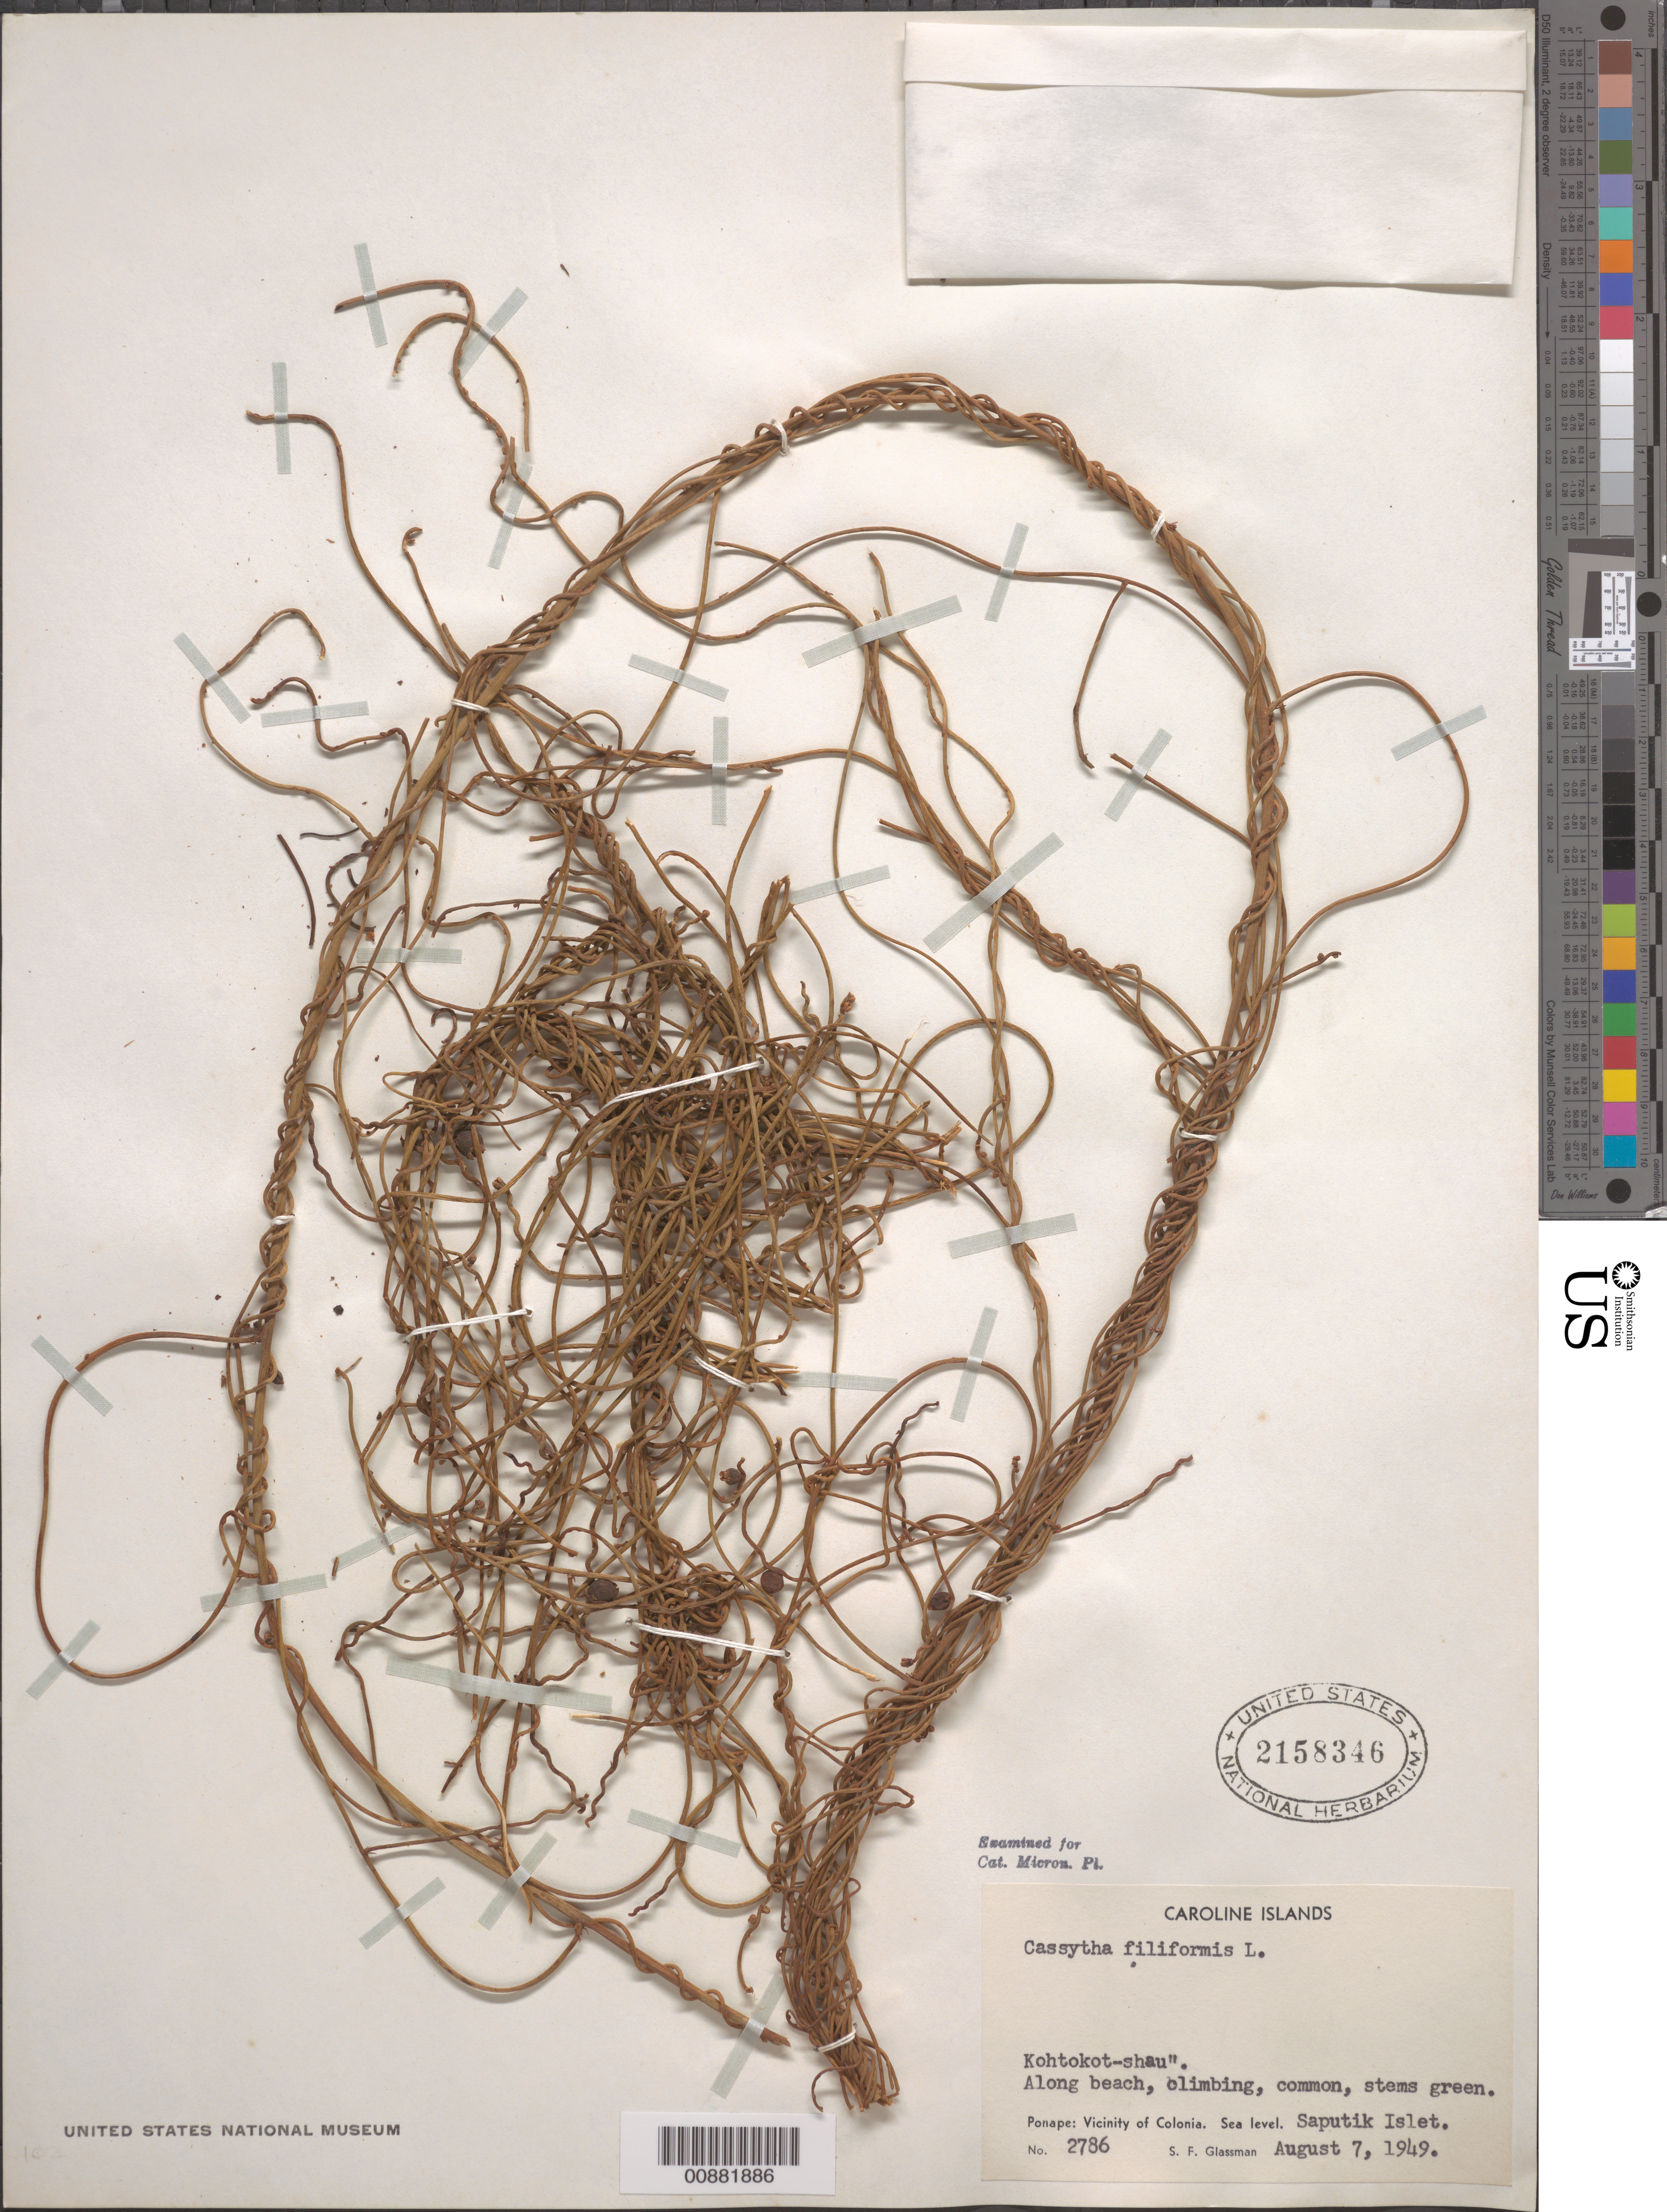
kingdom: Plantae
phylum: Tracheophyta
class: Magnoliopsida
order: Laurales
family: Lauraceae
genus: Cassytha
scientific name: Cassytha filiformis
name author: L.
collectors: S. F. Glassman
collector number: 2786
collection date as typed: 07 Aug 1949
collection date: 1949-08-07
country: Micronesia, Federated States of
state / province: Pohnpei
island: Pohnpei [Ponape]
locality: Ponape: vicinity of Coonia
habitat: Along beach, climbing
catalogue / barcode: US 2158346